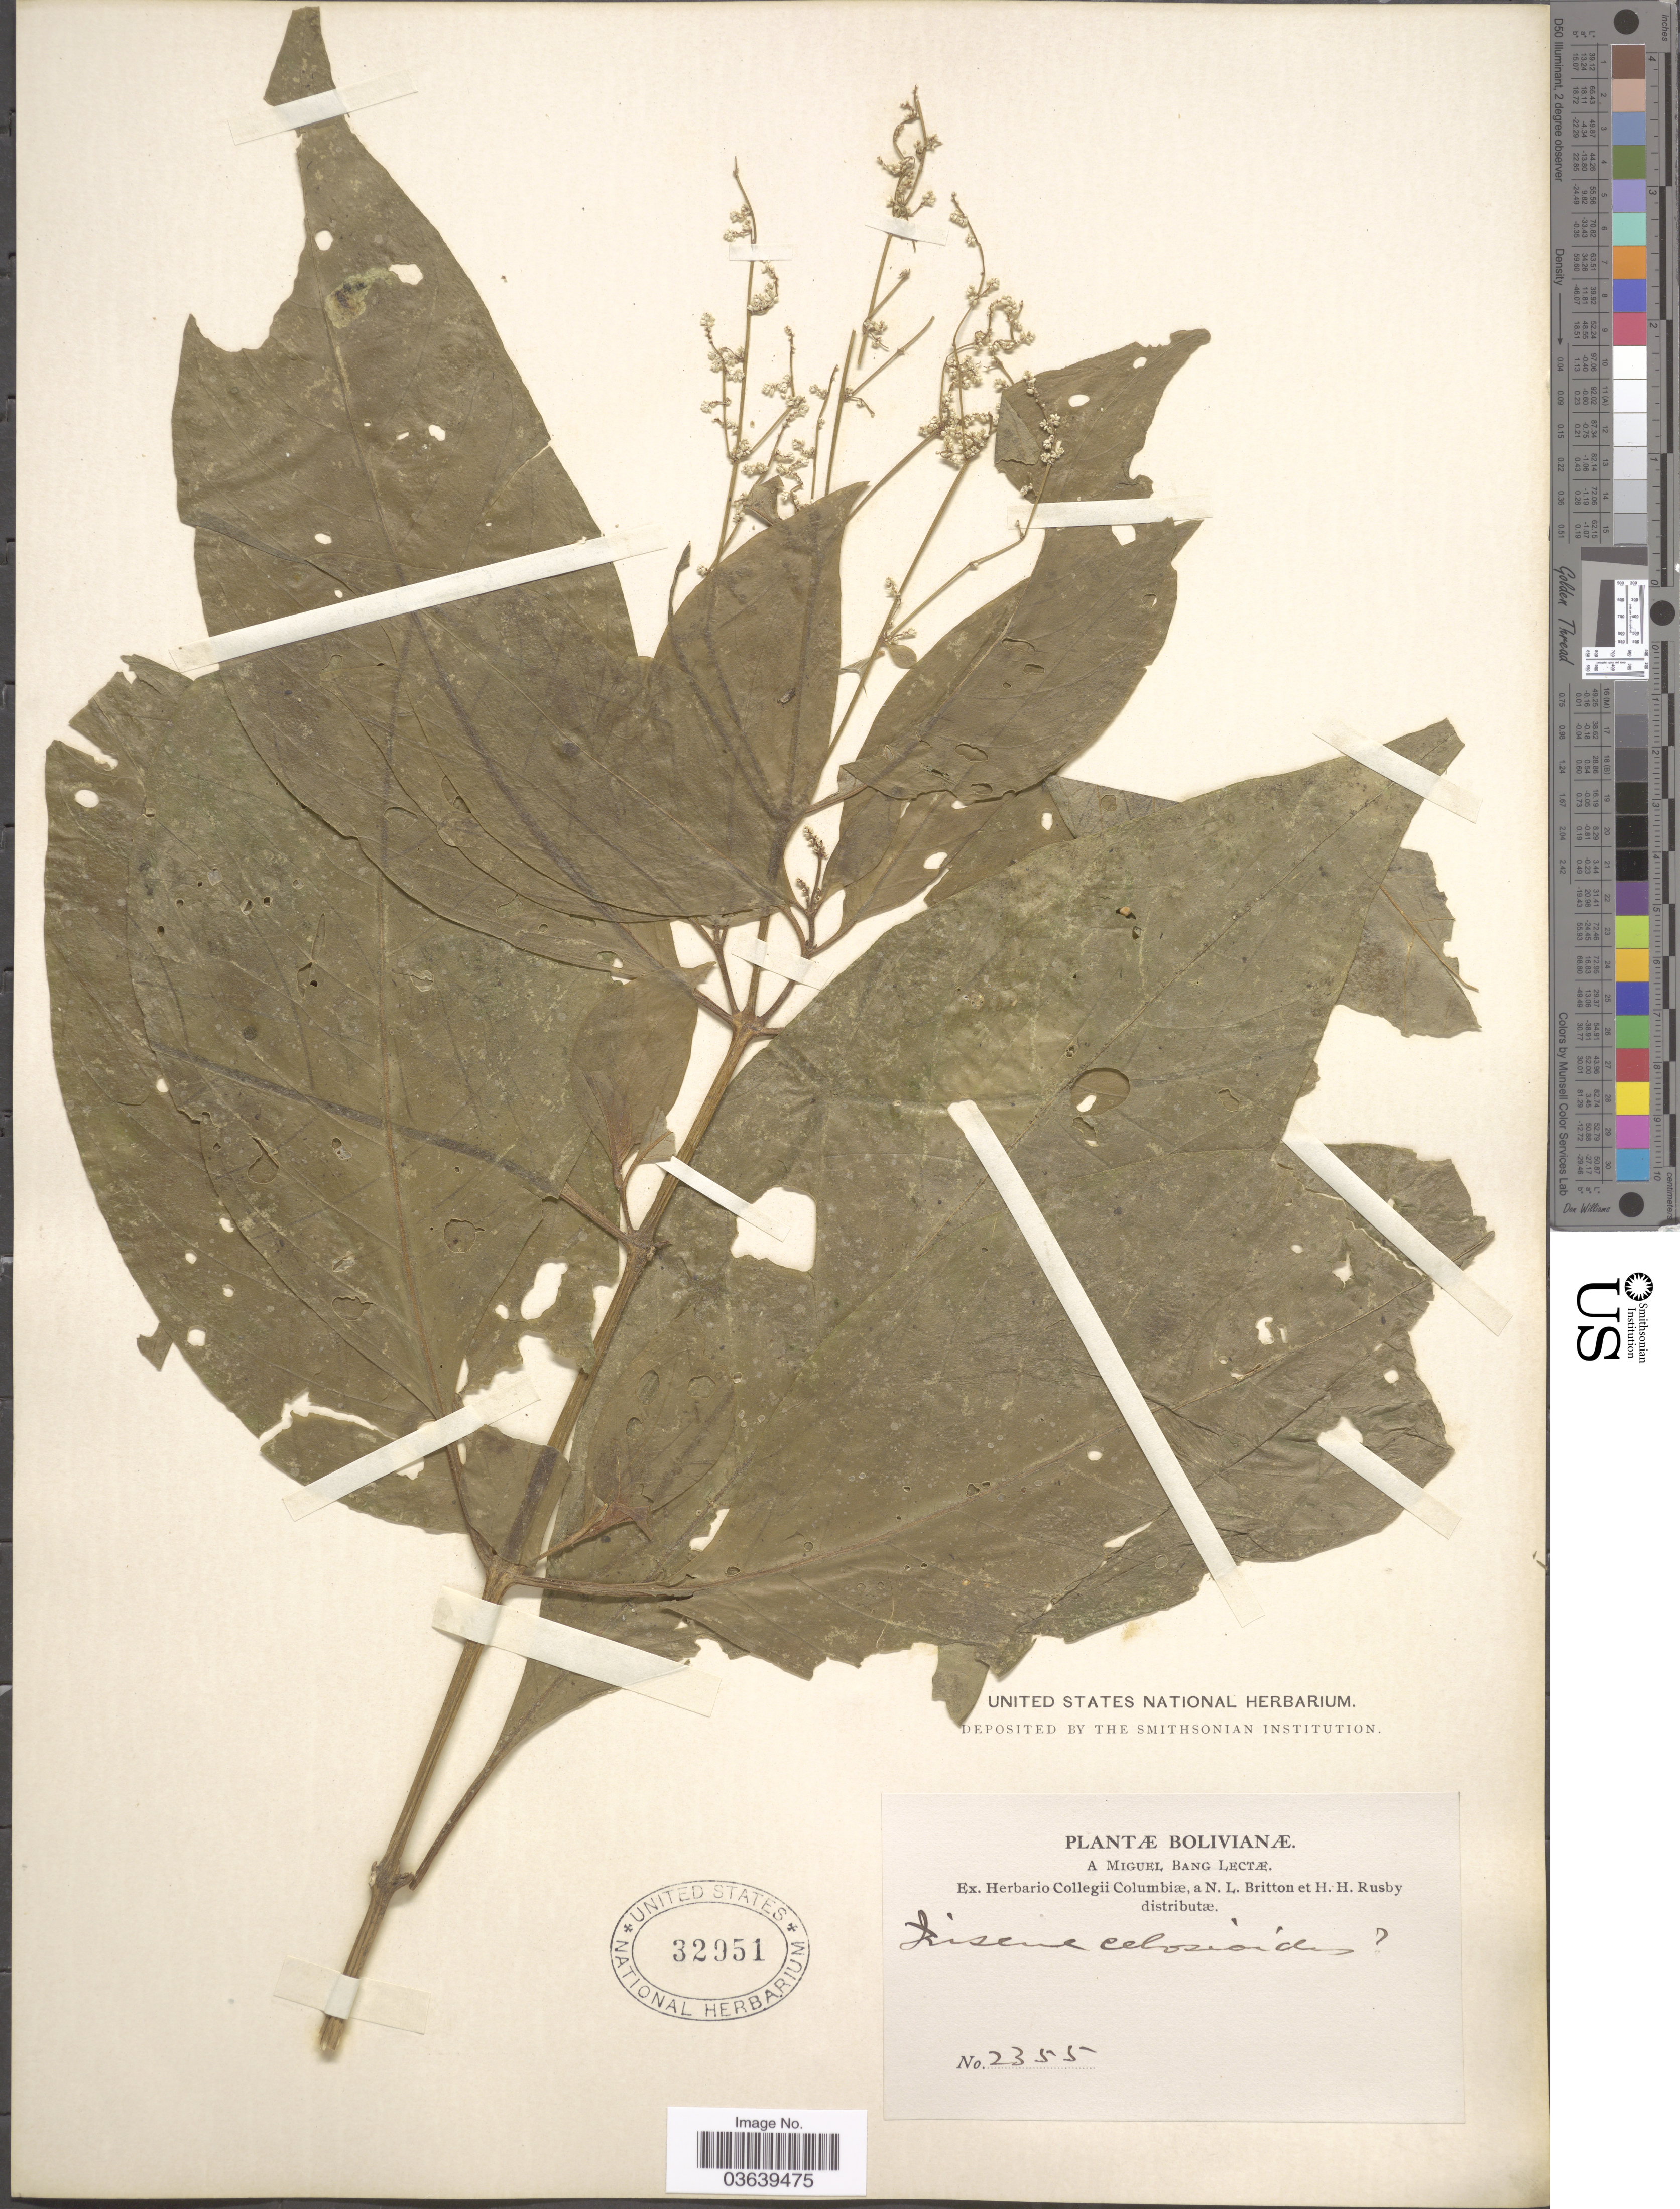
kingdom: Plantae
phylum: Tracheophyta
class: Magnoliopsida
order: Caryophyllales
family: Amaranthaceae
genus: Iresine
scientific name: Iresine celosia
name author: L.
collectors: M. Bang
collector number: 2355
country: Bolivia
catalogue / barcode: US 23951